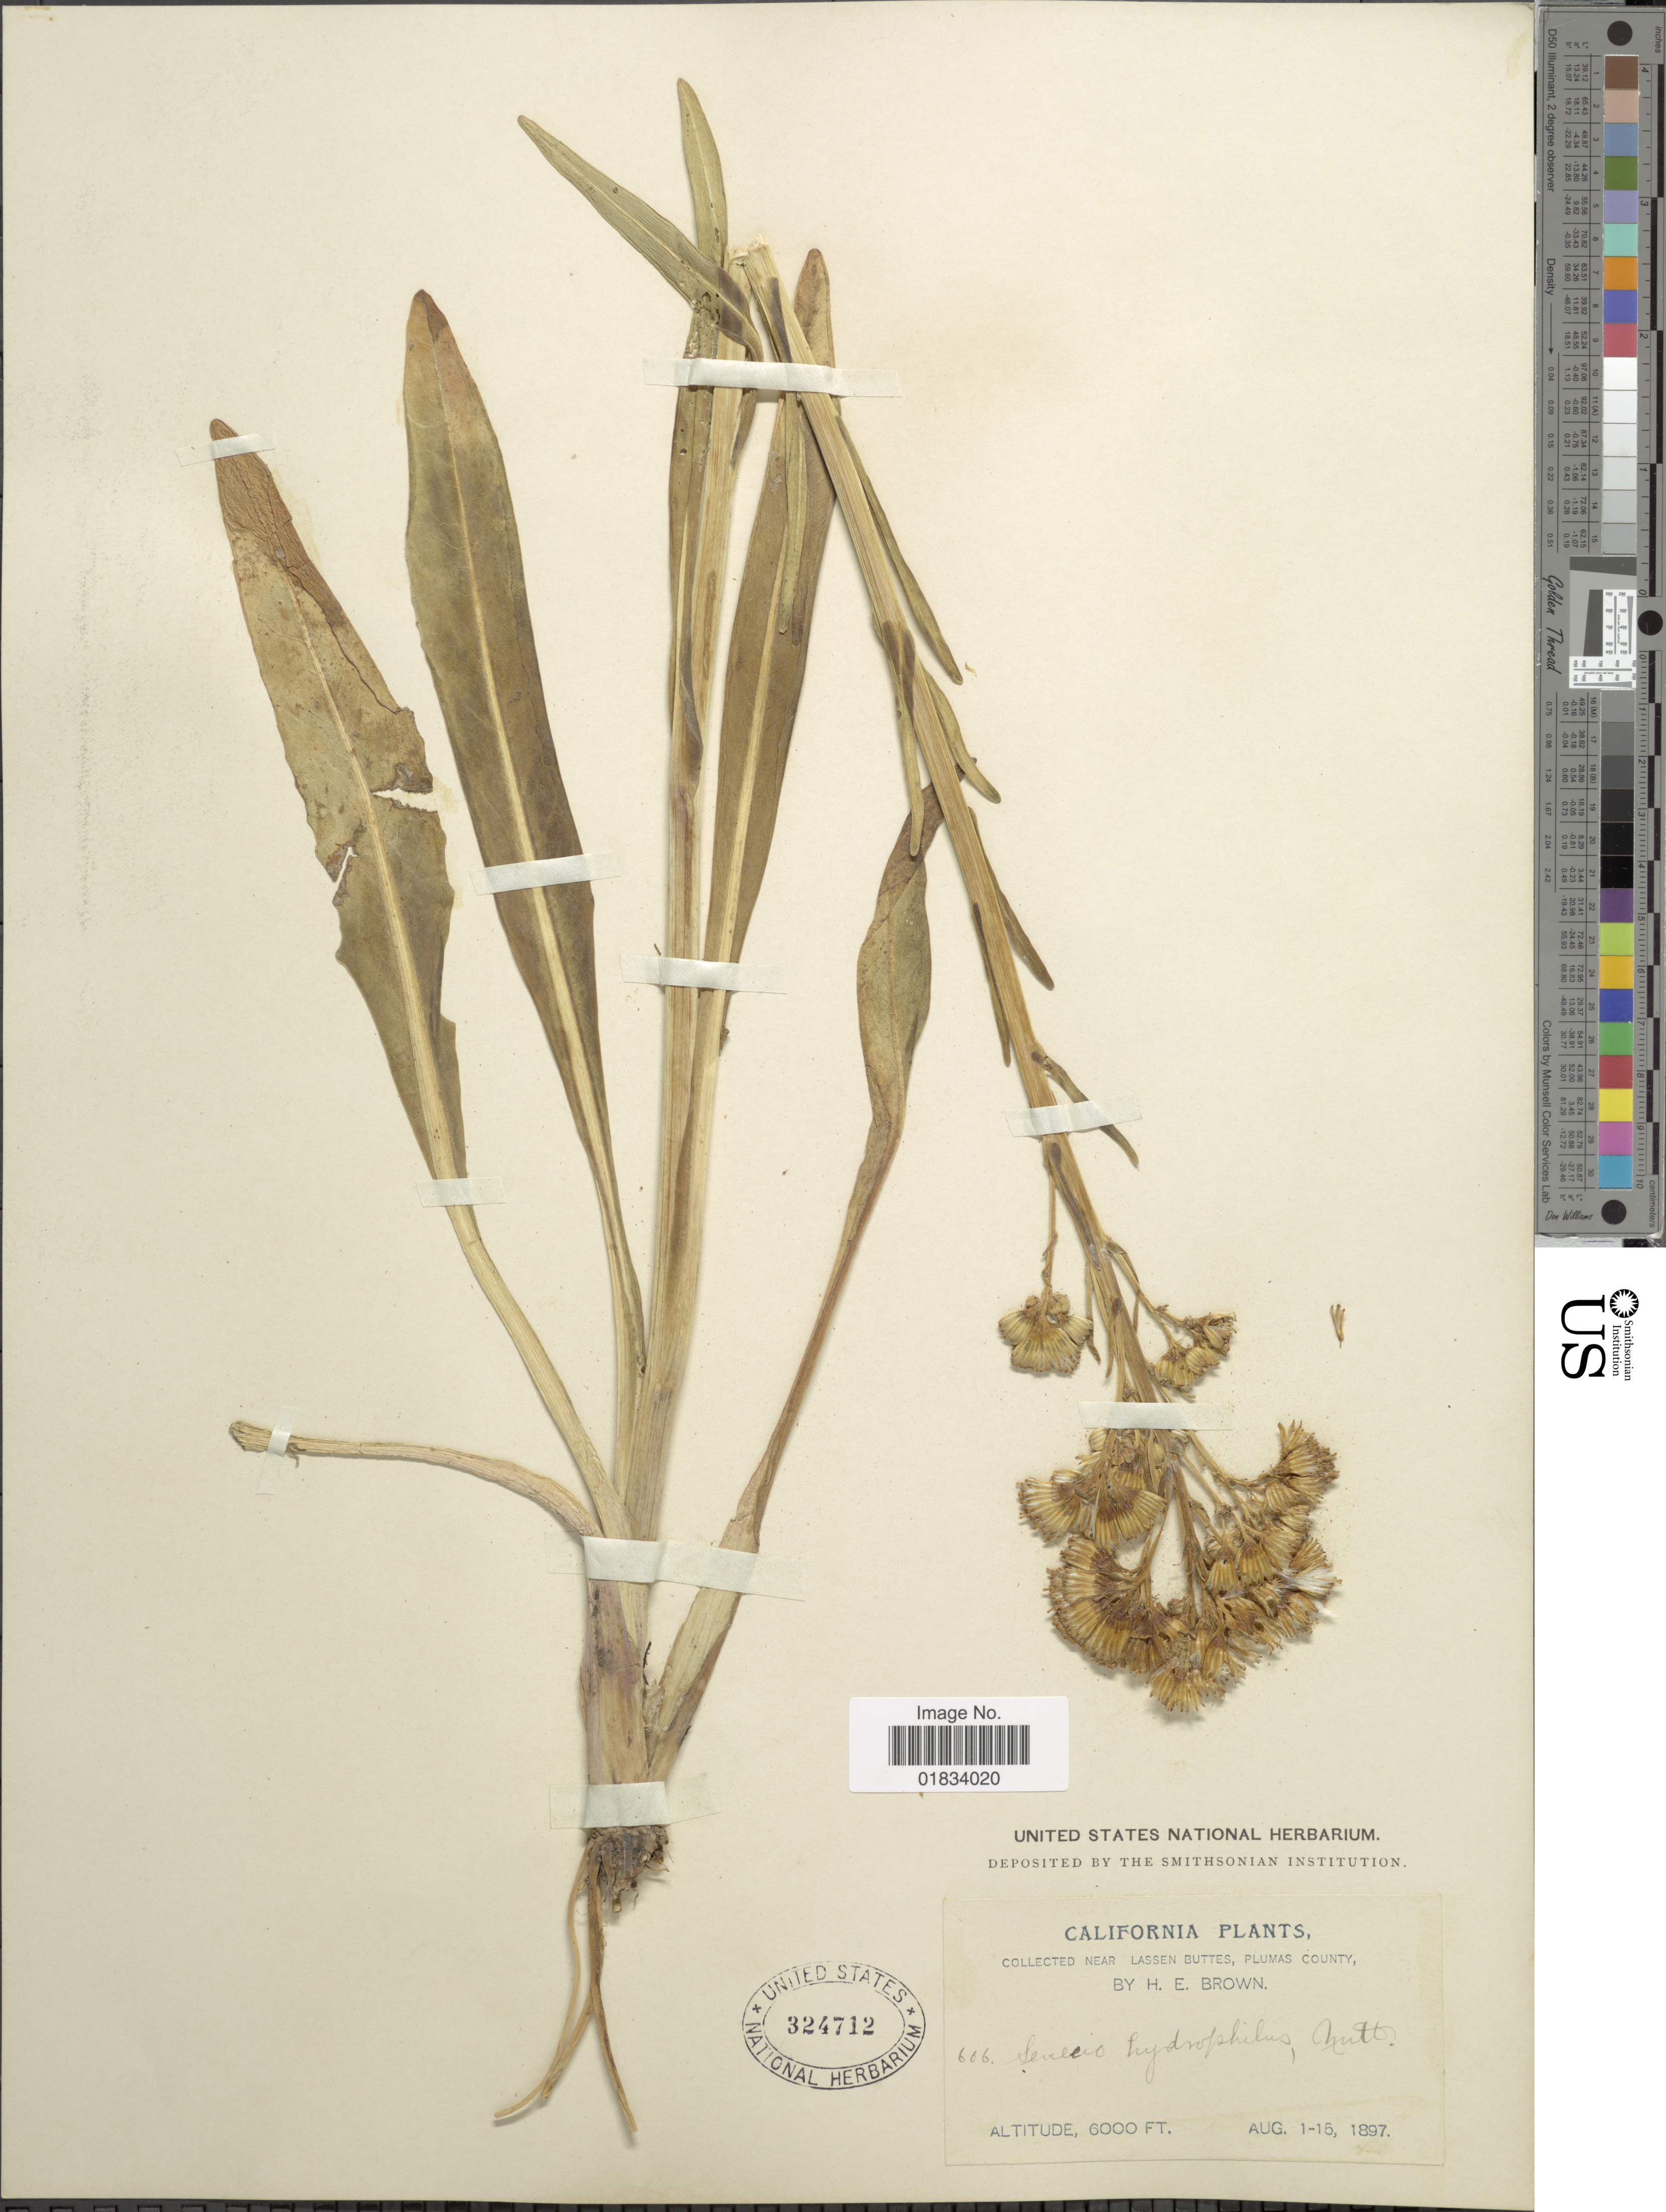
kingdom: Plantae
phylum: Tracheophyta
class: Magnoliopsida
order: Asterales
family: Asteraceae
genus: Senecio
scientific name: Senecio hydrophilus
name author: Nutt.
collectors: H. E. Brown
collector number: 606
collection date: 1897-08-01/1897-08-15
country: United States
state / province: California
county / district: Plumas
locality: Near Lassen Buttes, Plumas County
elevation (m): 1829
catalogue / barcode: US 324712